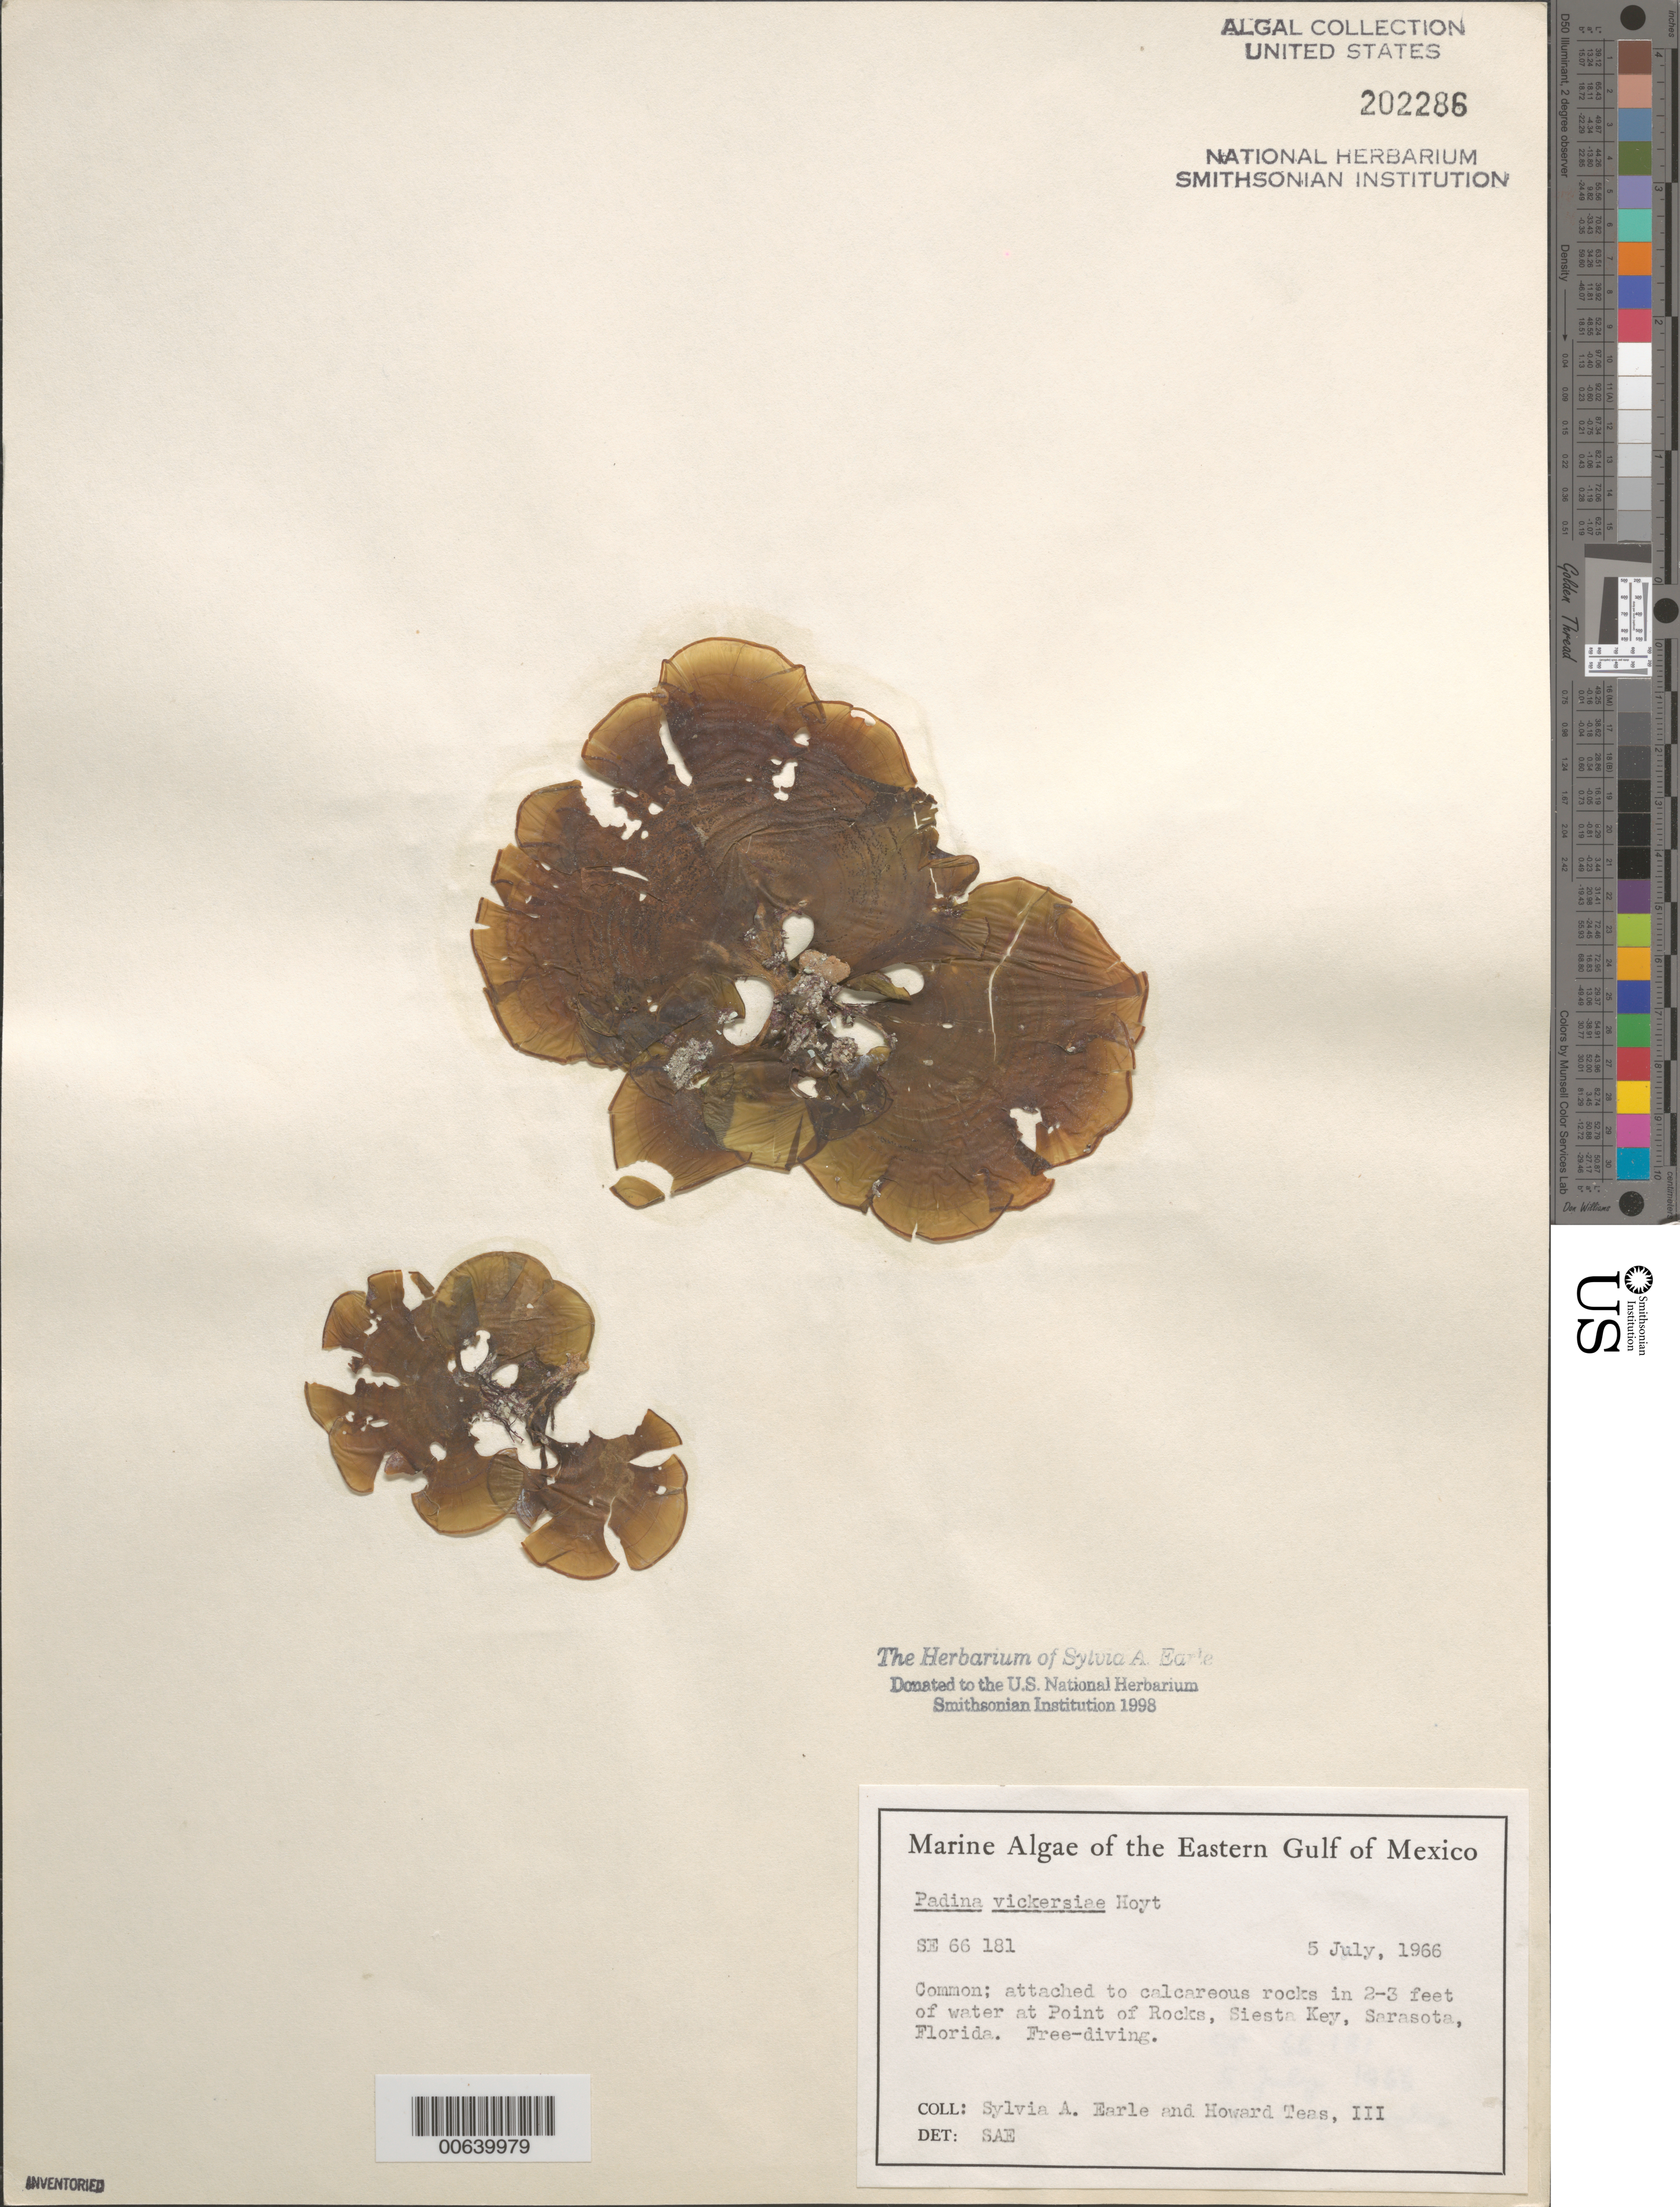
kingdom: Chromista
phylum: Ochrophyta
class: Phaeophyceae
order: Dictyotales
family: Dictyotaceae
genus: Padina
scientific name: Padina gymnospora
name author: (Kütz.) O.G. Sond.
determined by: Algae name updating Project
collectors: S. A. Earle & H. Teas III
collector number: SE 66181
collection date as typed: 05 Jul 1966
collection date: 1966-07-05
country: United States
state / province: Florida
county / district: Sarasota County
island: Siesta Key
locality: Point of Rocks, Sarasota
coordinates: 27 14.6'N, 82 32.1'W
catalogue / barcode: US 202286